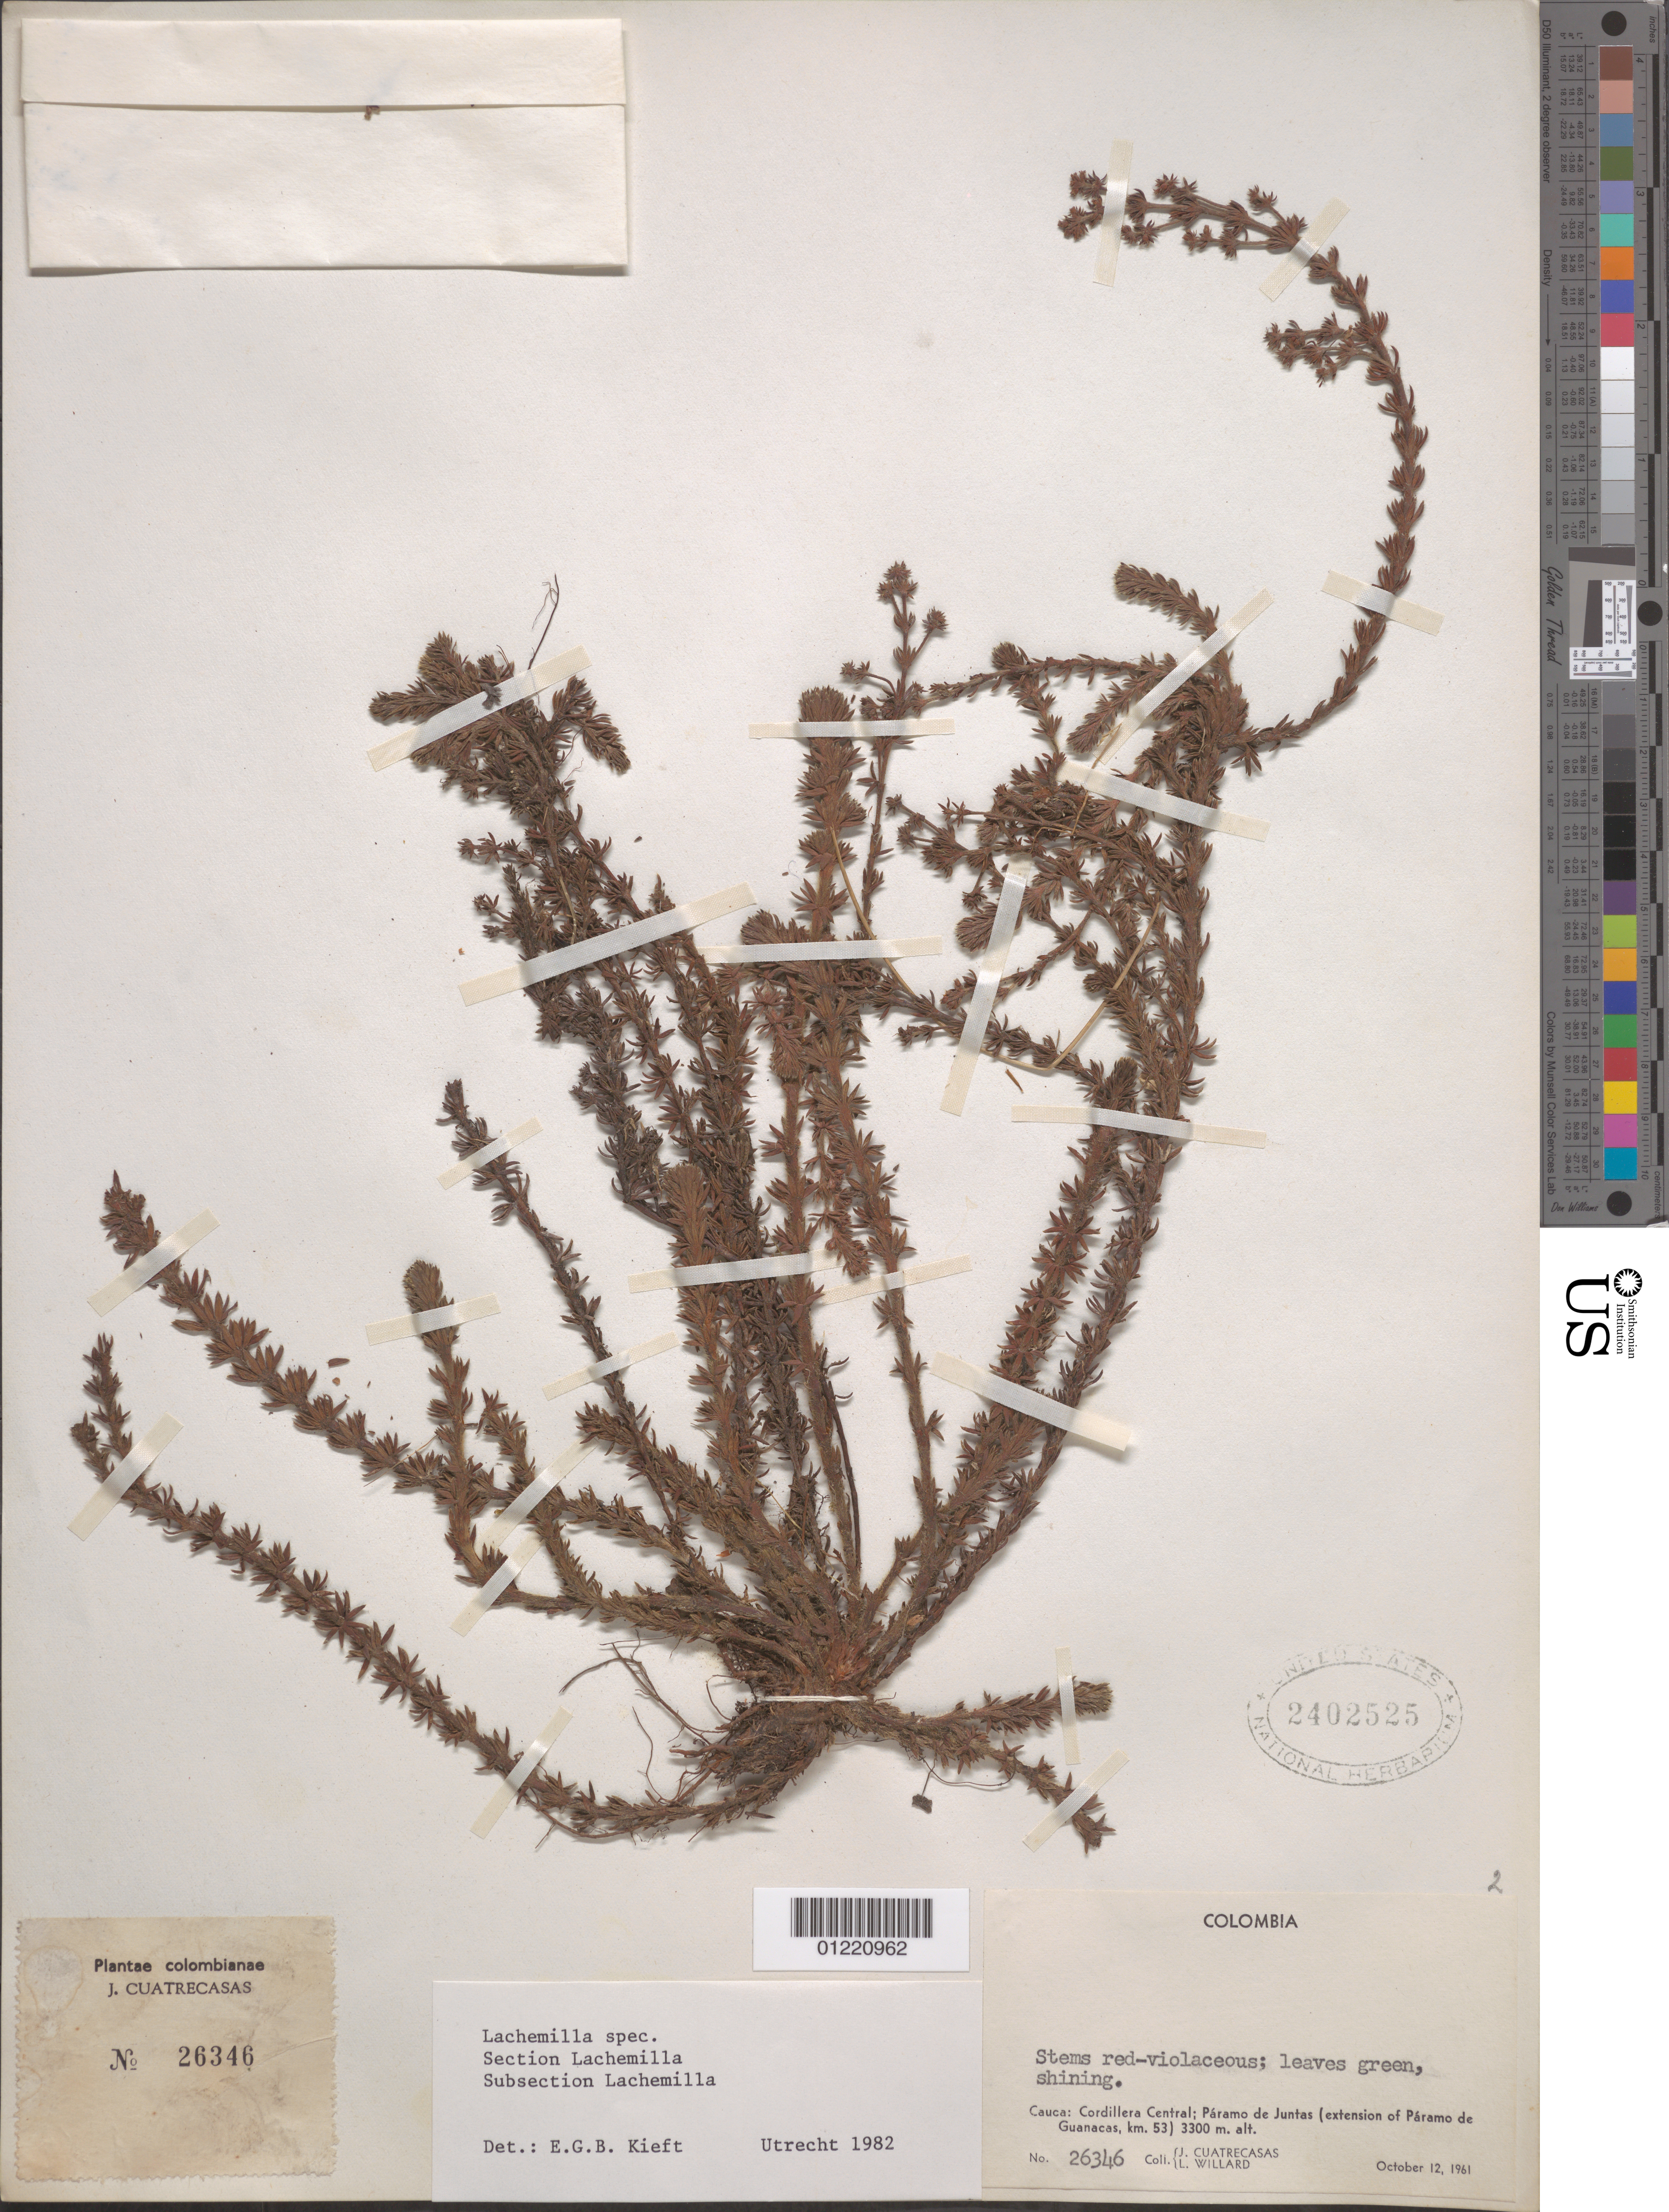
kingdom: Plantae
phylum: Tracheophyta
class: Magnoliopsida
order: Rosales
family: Rosaceae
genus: Lachemilla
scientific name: Lachemilla sp.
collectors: J. Cuatrecasas & L. Willard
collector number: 26346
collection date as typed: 12 Oct 1961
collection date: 1961-10-12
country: Colombia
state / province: Cauca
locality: Cordillera Central, Paramo of Juntas, extension of Paramo of Guanacas, km 53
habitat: paramo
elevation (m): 3300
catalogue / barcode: US 2402525